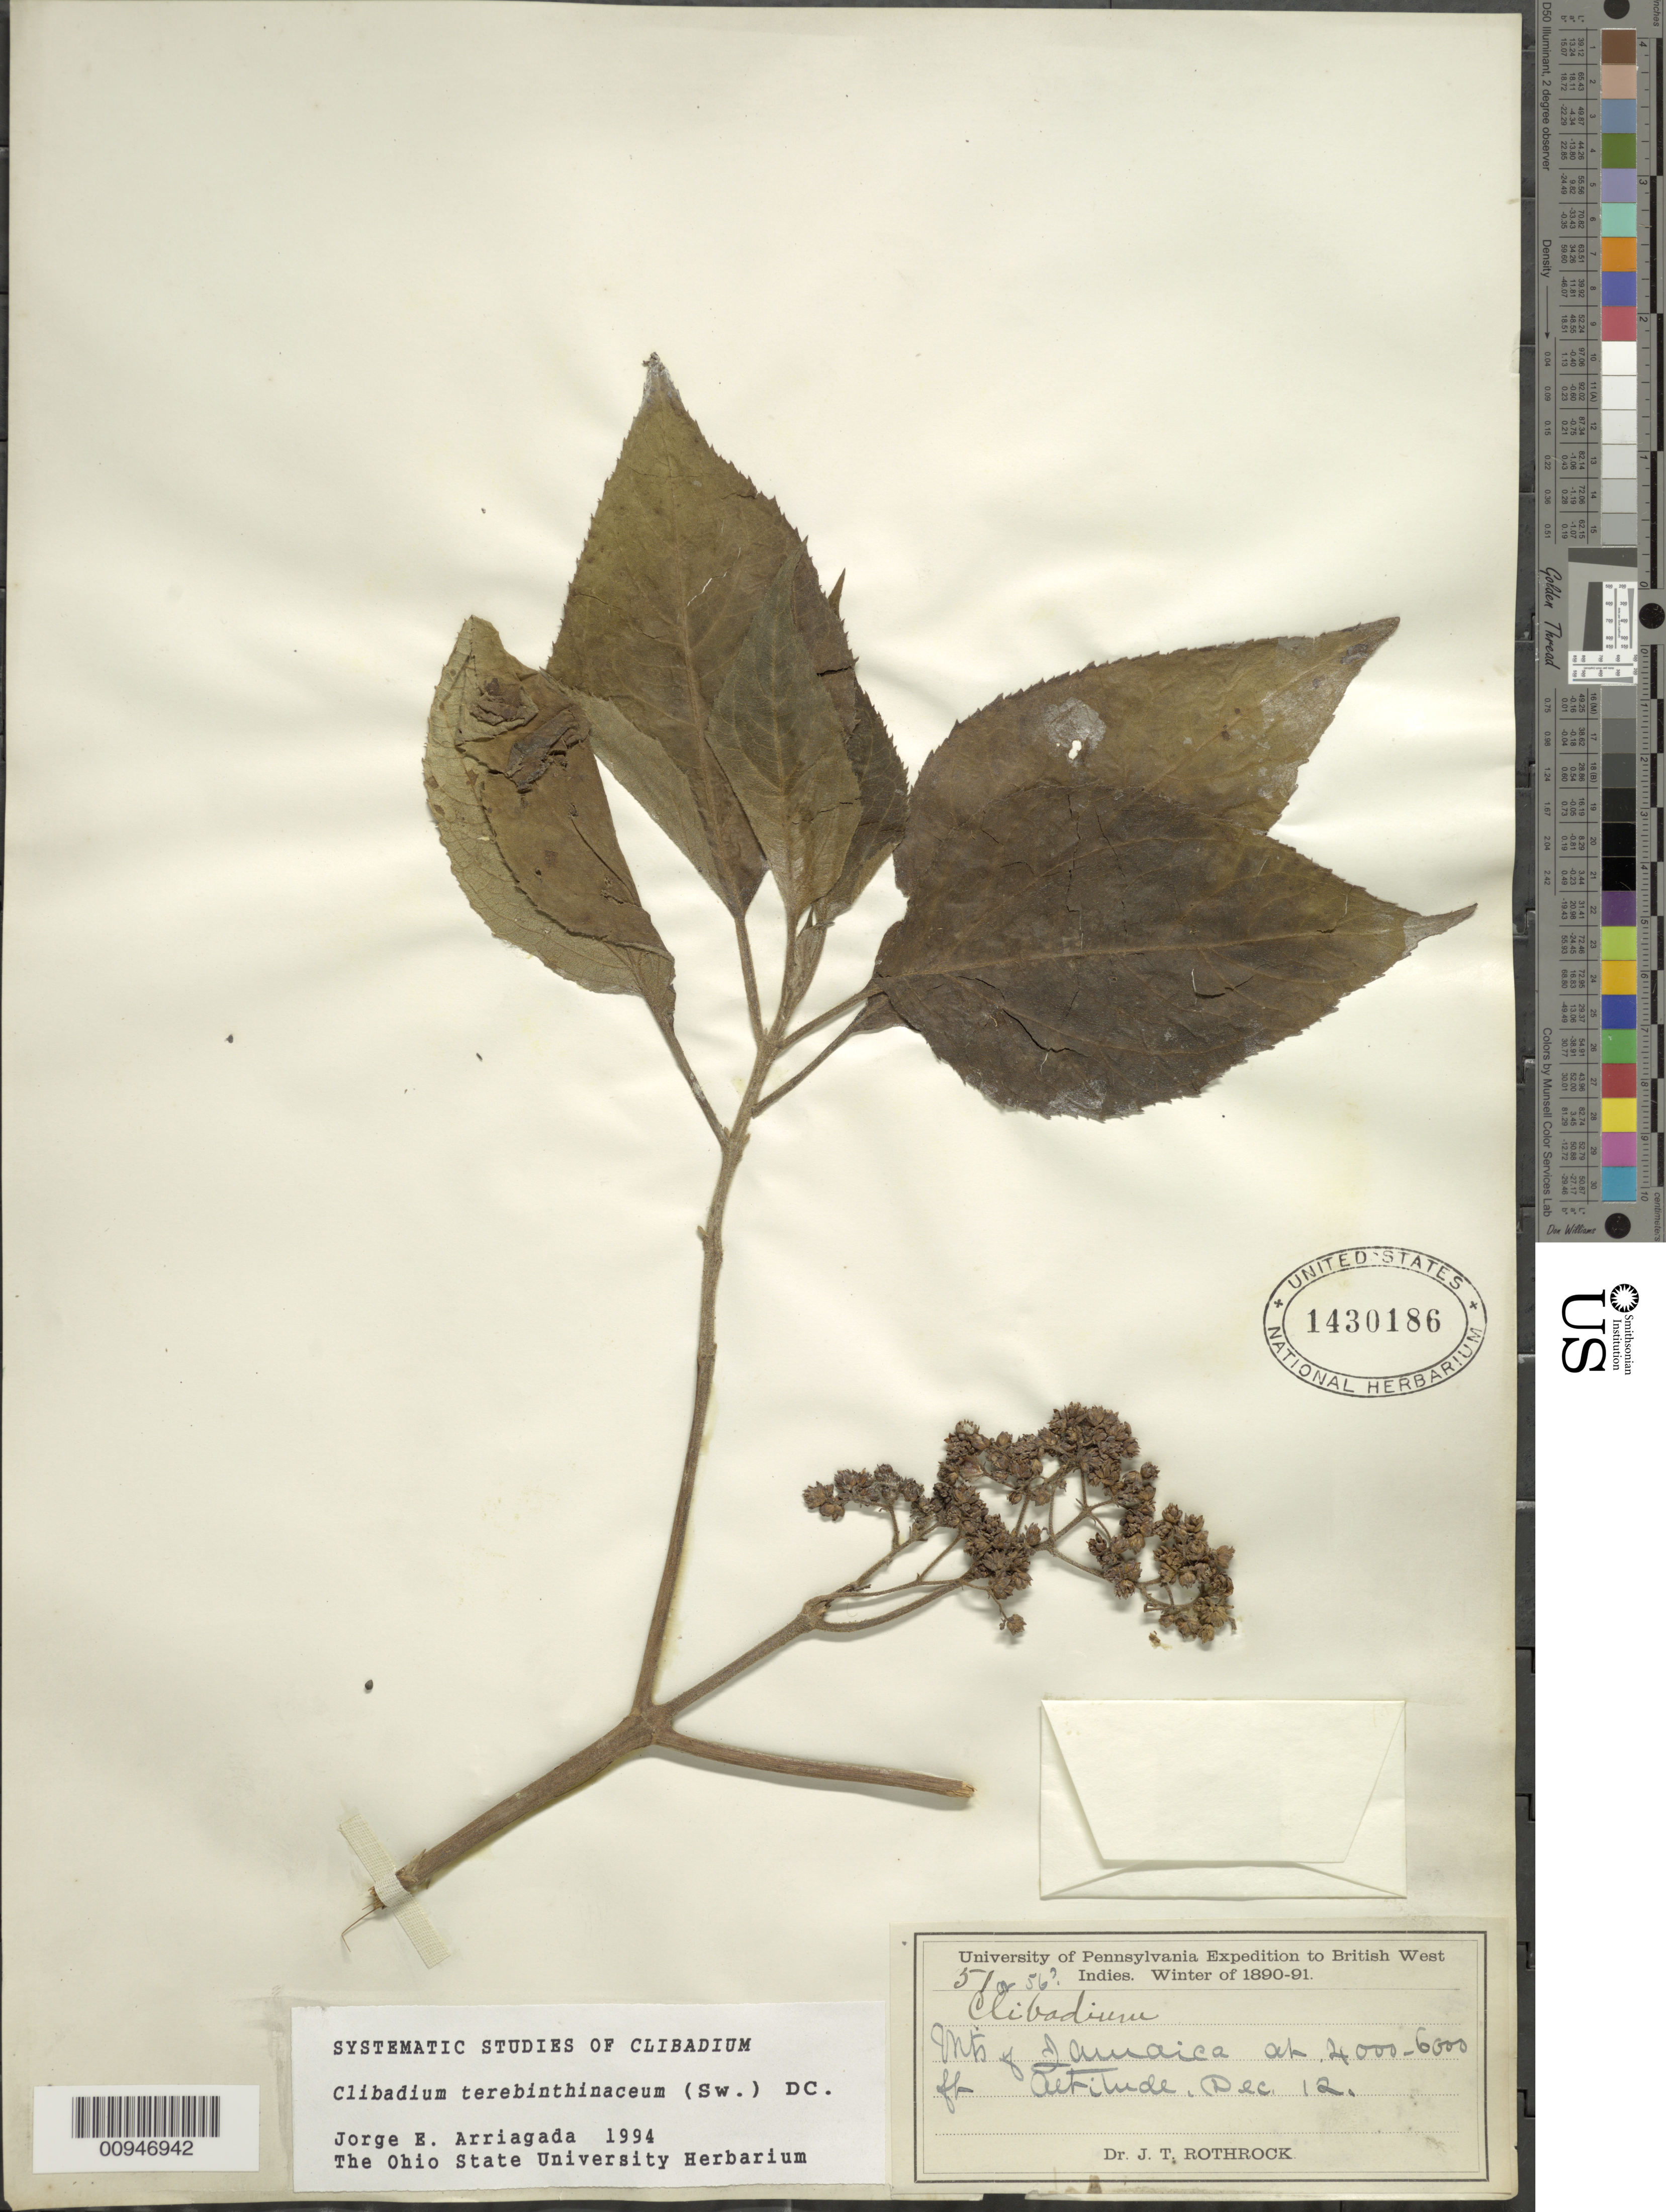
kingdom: Plantae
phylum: Tracheophyta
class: Magnoliopsida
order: Asterales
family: Asteraceae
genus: Clibadium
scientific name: Clibadium terebinthinaceum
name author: (Sw.) DC.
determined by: Arriagada, J. E.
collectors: J. T. Rothrock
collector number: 51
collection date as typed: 12 Dec 1890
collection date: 1890-12-12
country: Jamaica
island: Jamaica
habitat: Mountains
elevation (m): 1219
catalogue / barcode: US 1430186